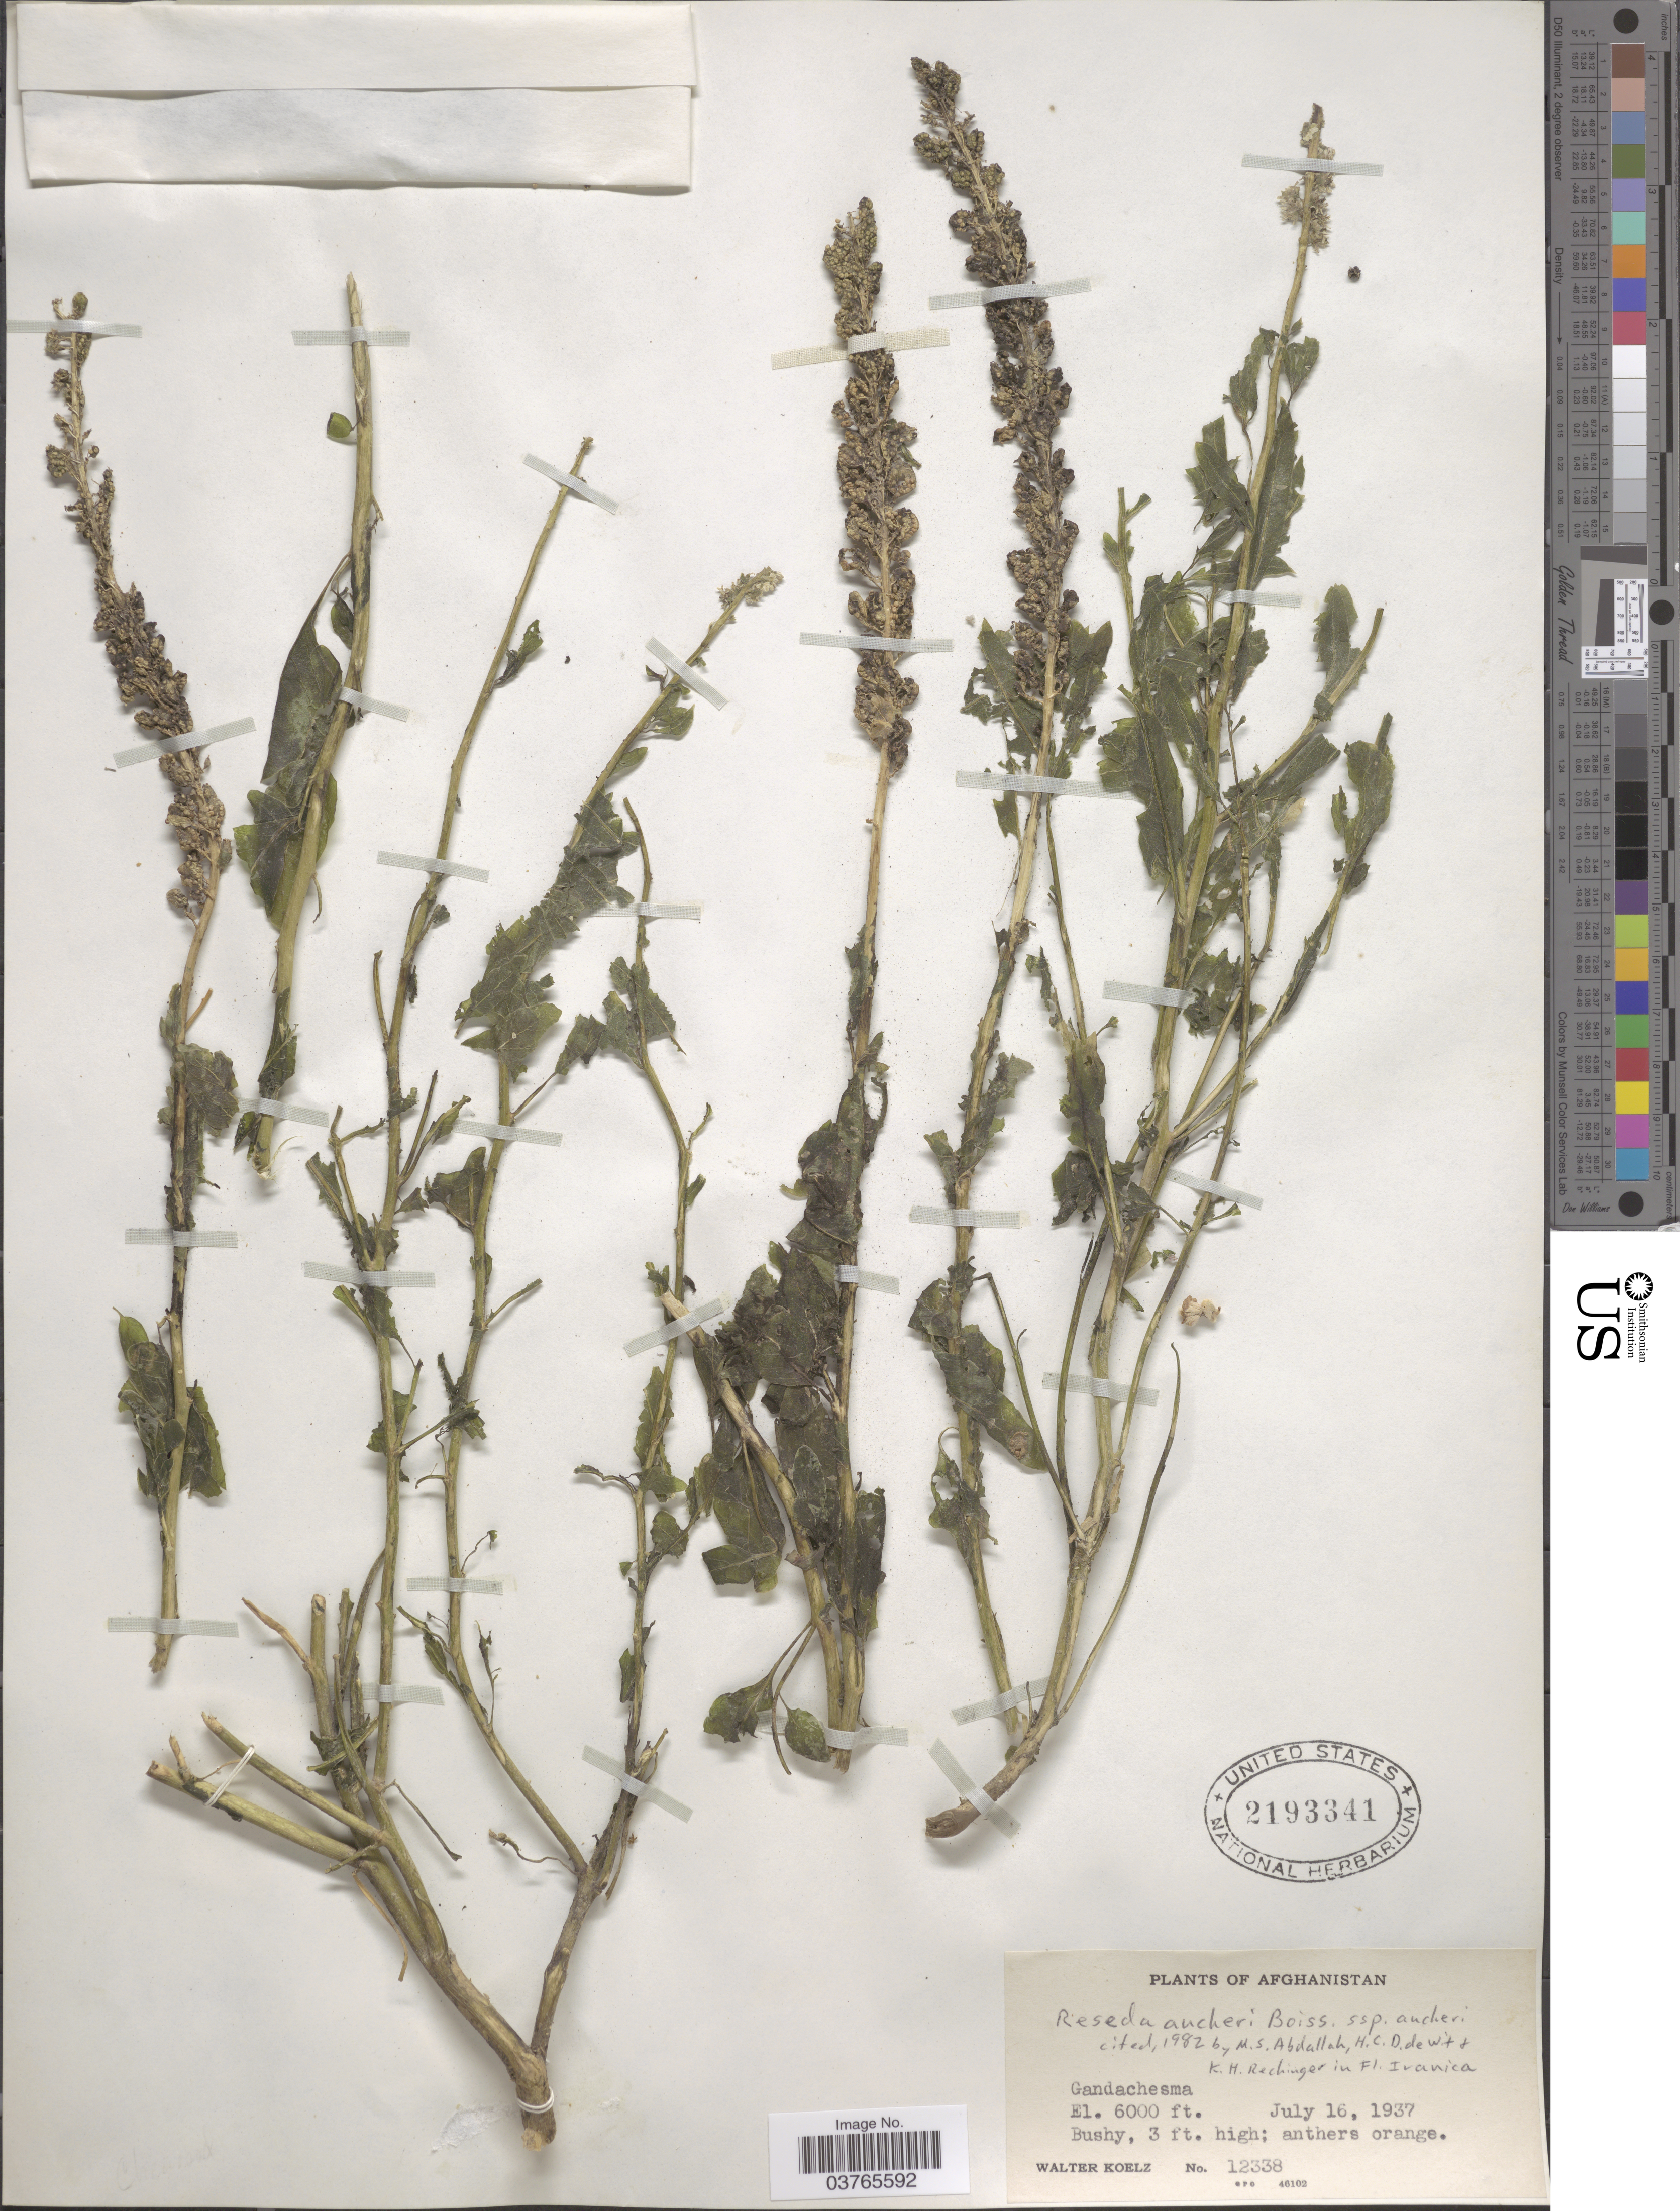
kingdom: Plantae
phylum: Tracheophyta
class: Magnoliopsida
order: Brassicales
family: Resedaceae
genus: Reseda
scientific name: Reseda aucheri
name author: Boiss.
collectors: W. N. Koelz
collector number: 12338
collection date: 1937-07-16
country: Afghanistan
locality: Gandachesma.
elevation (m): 1829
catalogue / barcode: US 2193341